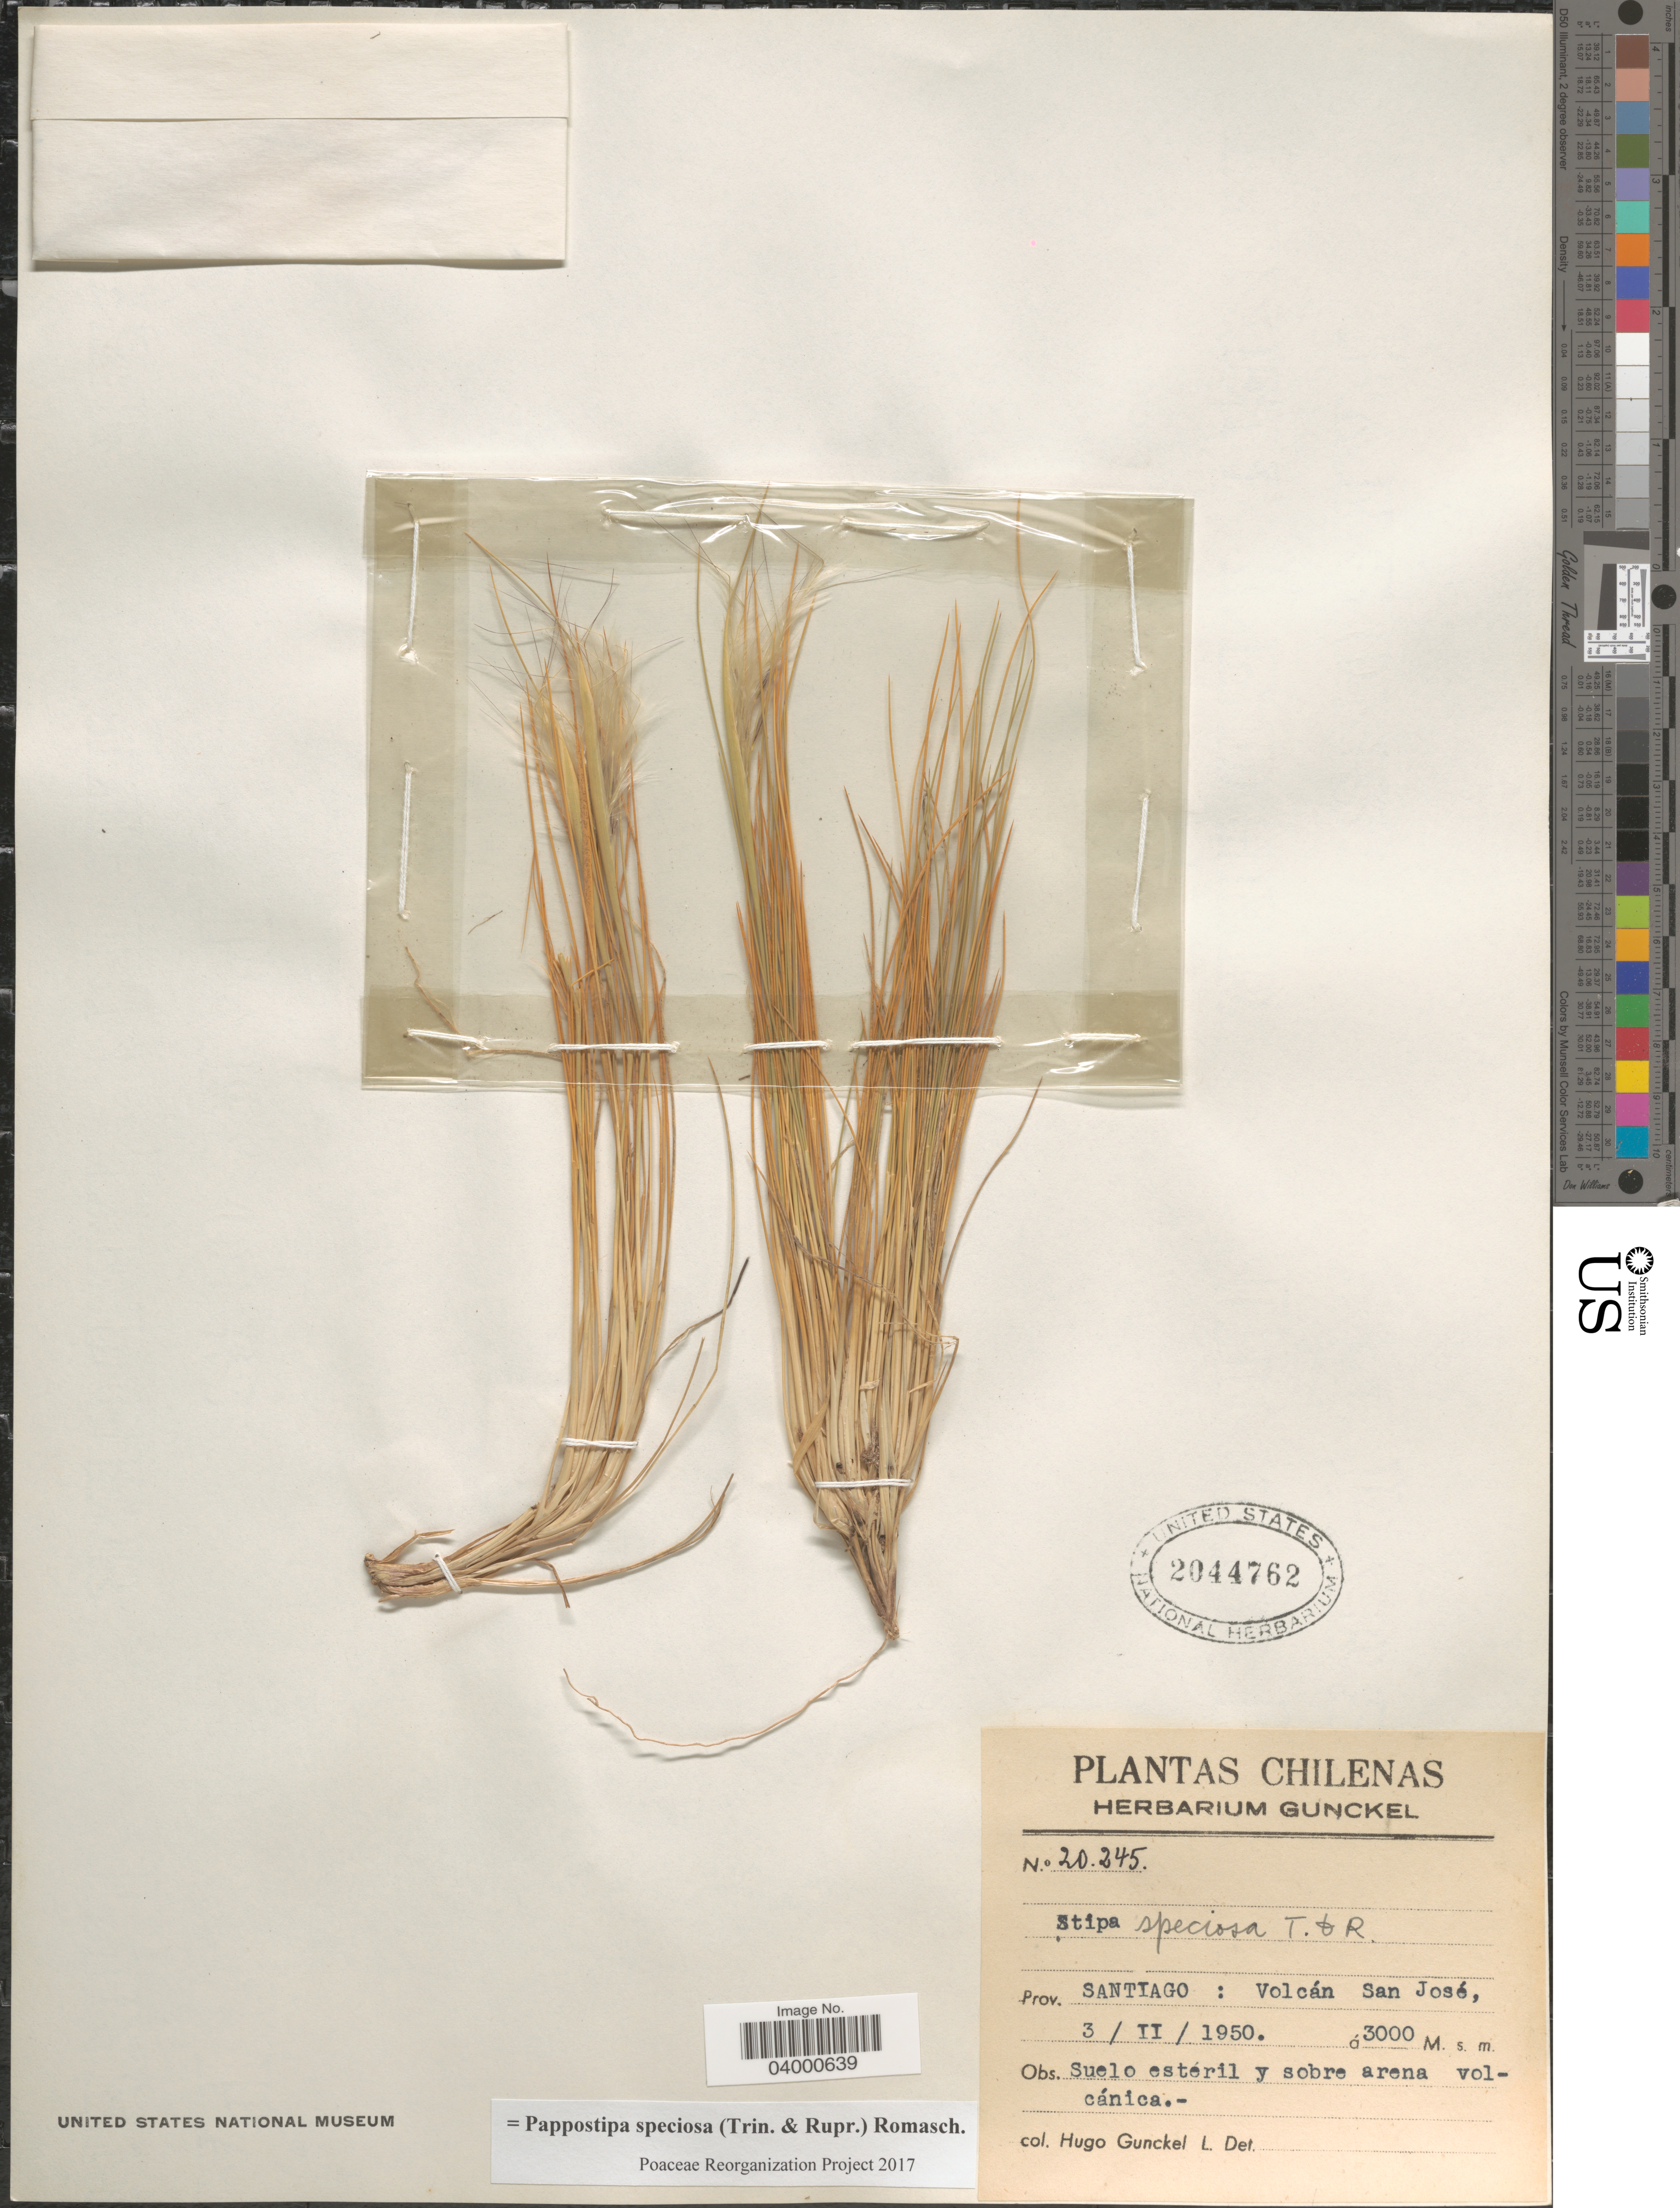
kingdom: Plantae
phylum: Tracheophyta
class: Liliopsida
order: Poales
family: Poaceae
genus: Pappostipa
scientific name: Pappostipa speciosa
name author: (Trin. & Rupr.) Romasch.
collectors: H. Gunckel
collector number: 20245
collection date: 1950-02-03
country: Chile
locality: Santiago: Volcán San José.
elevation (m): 3000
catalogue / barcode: US 2044762